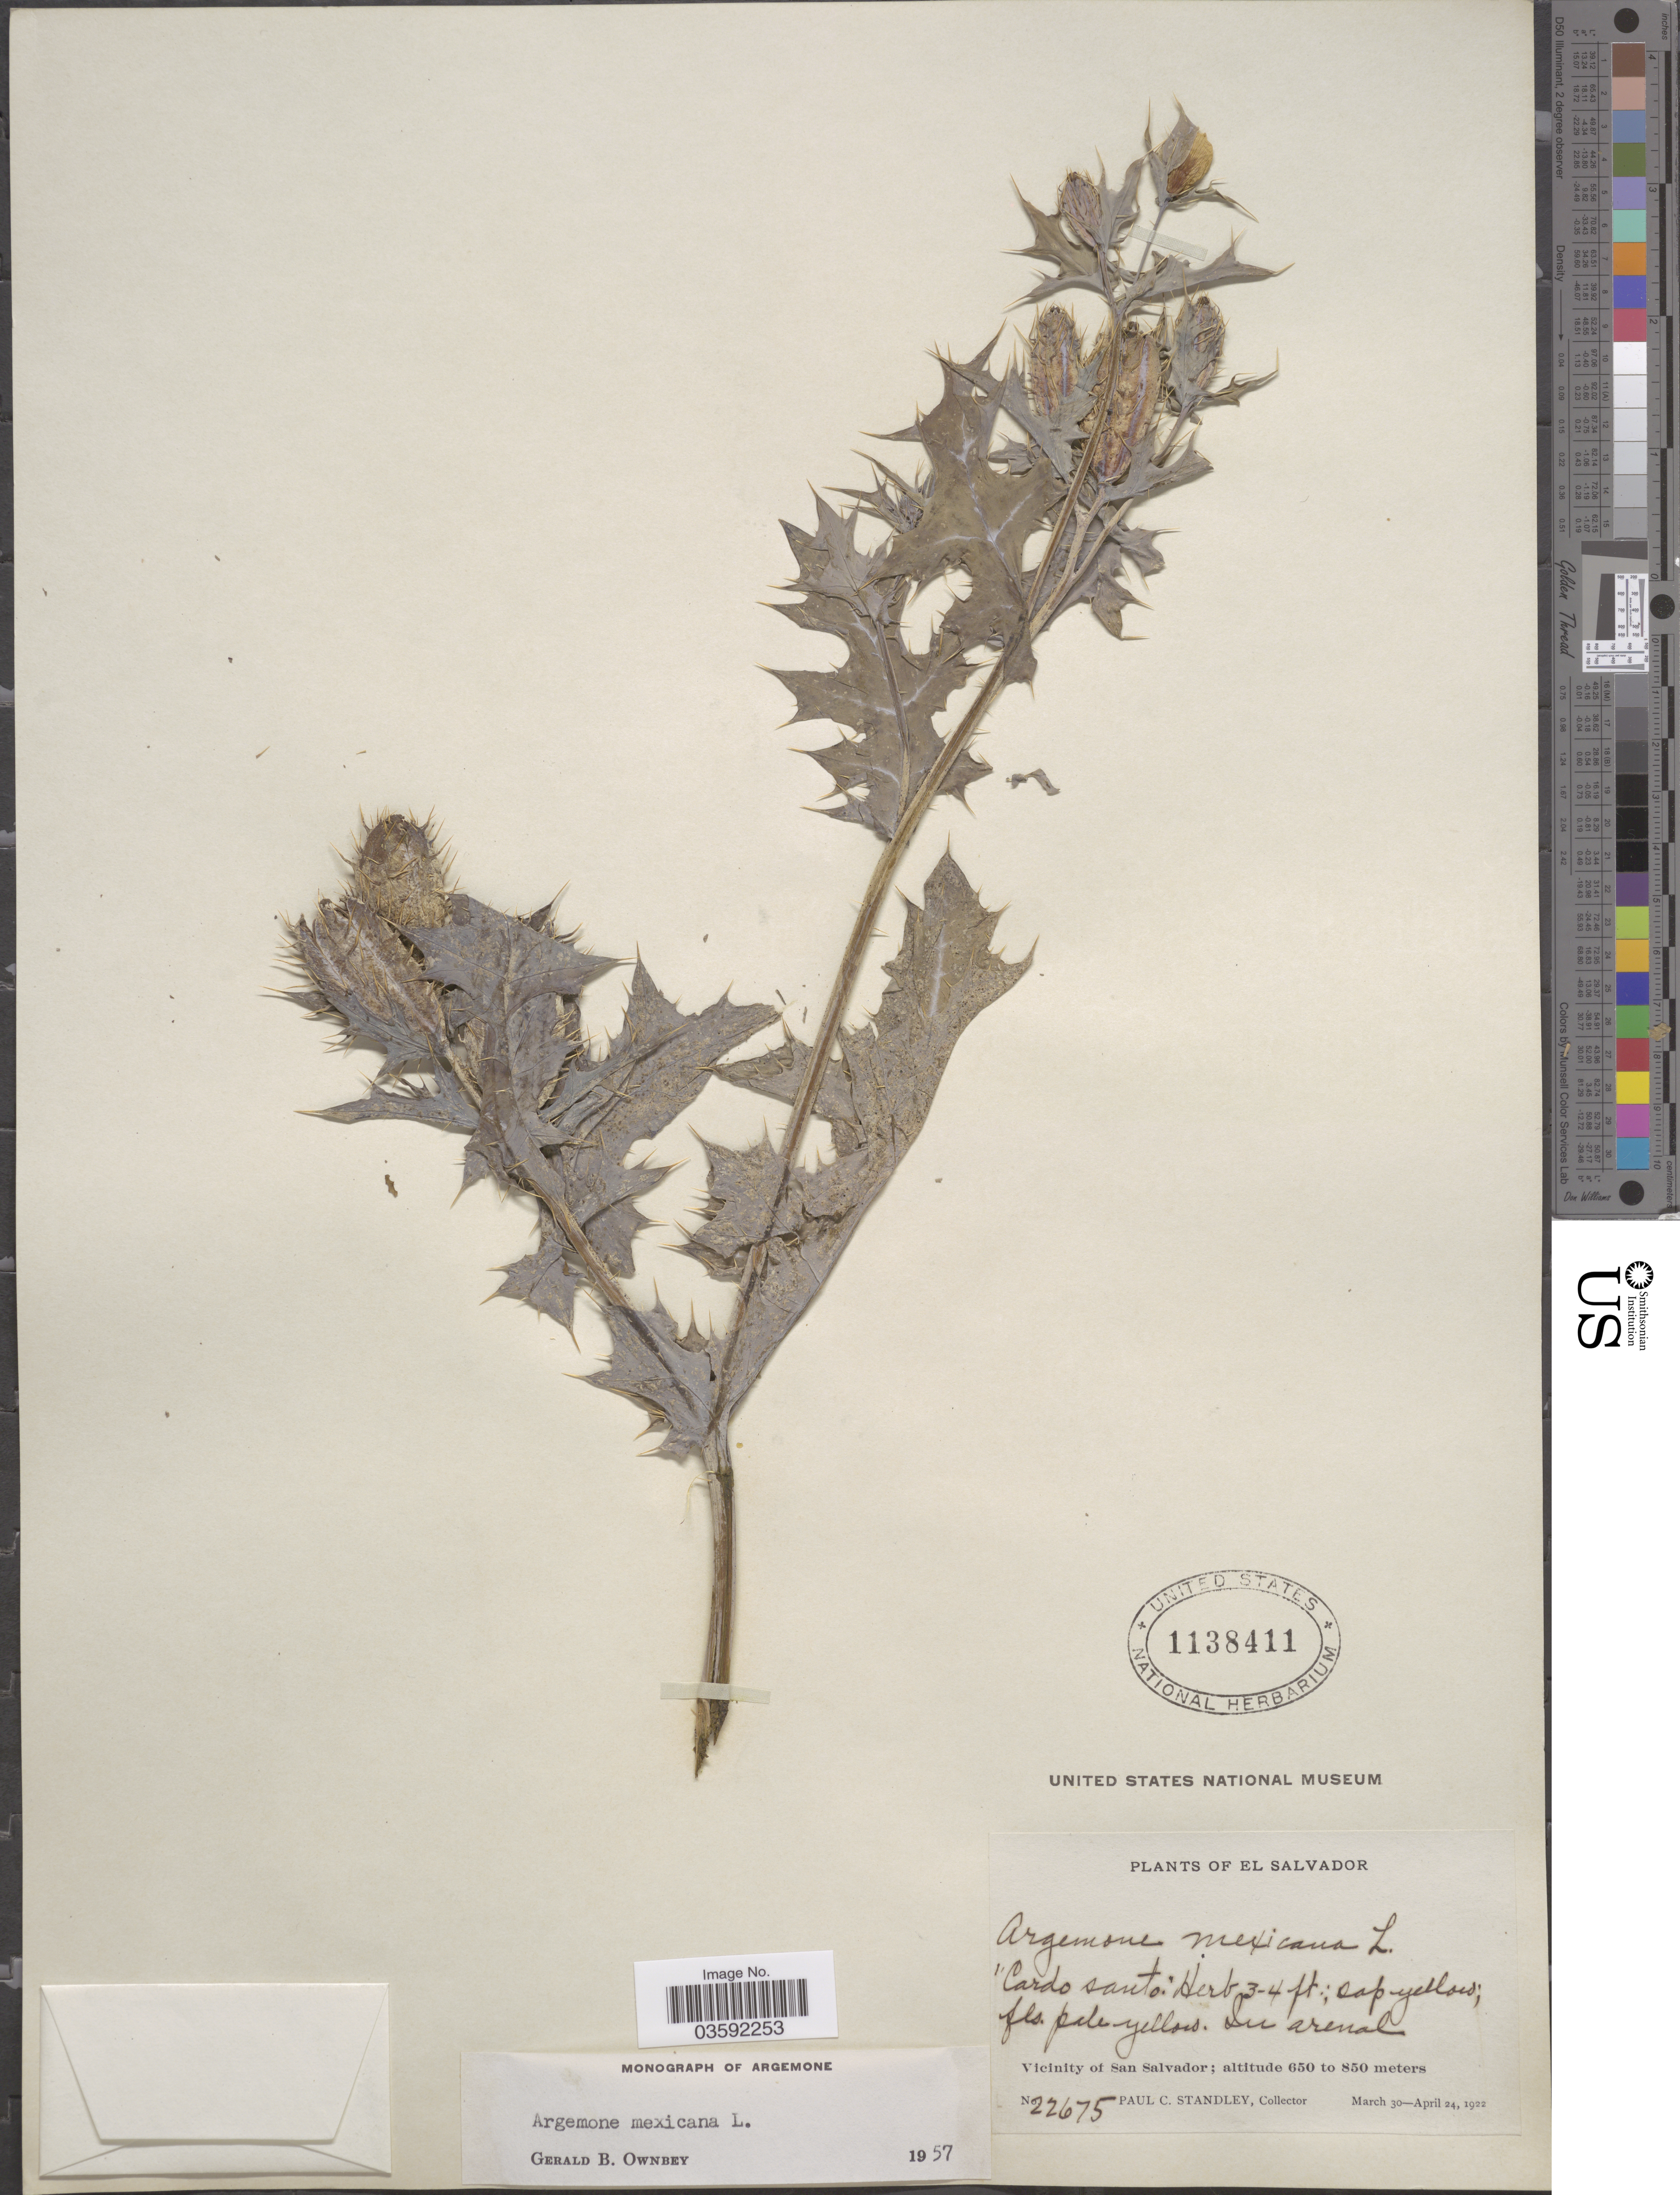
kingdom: Plantae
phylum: Tracheophyta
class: Magnoliopsida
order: Ranunculales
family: Papaveraceae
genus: Argemone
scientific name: Argemone mexicana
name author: L.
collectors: P. C. Standley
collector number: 22675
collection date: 1922-03-30/1922-04-24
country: El Salvador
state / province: San Salvador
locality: Vicinity of San Salvador.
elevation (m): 650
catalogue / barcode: US 1138411